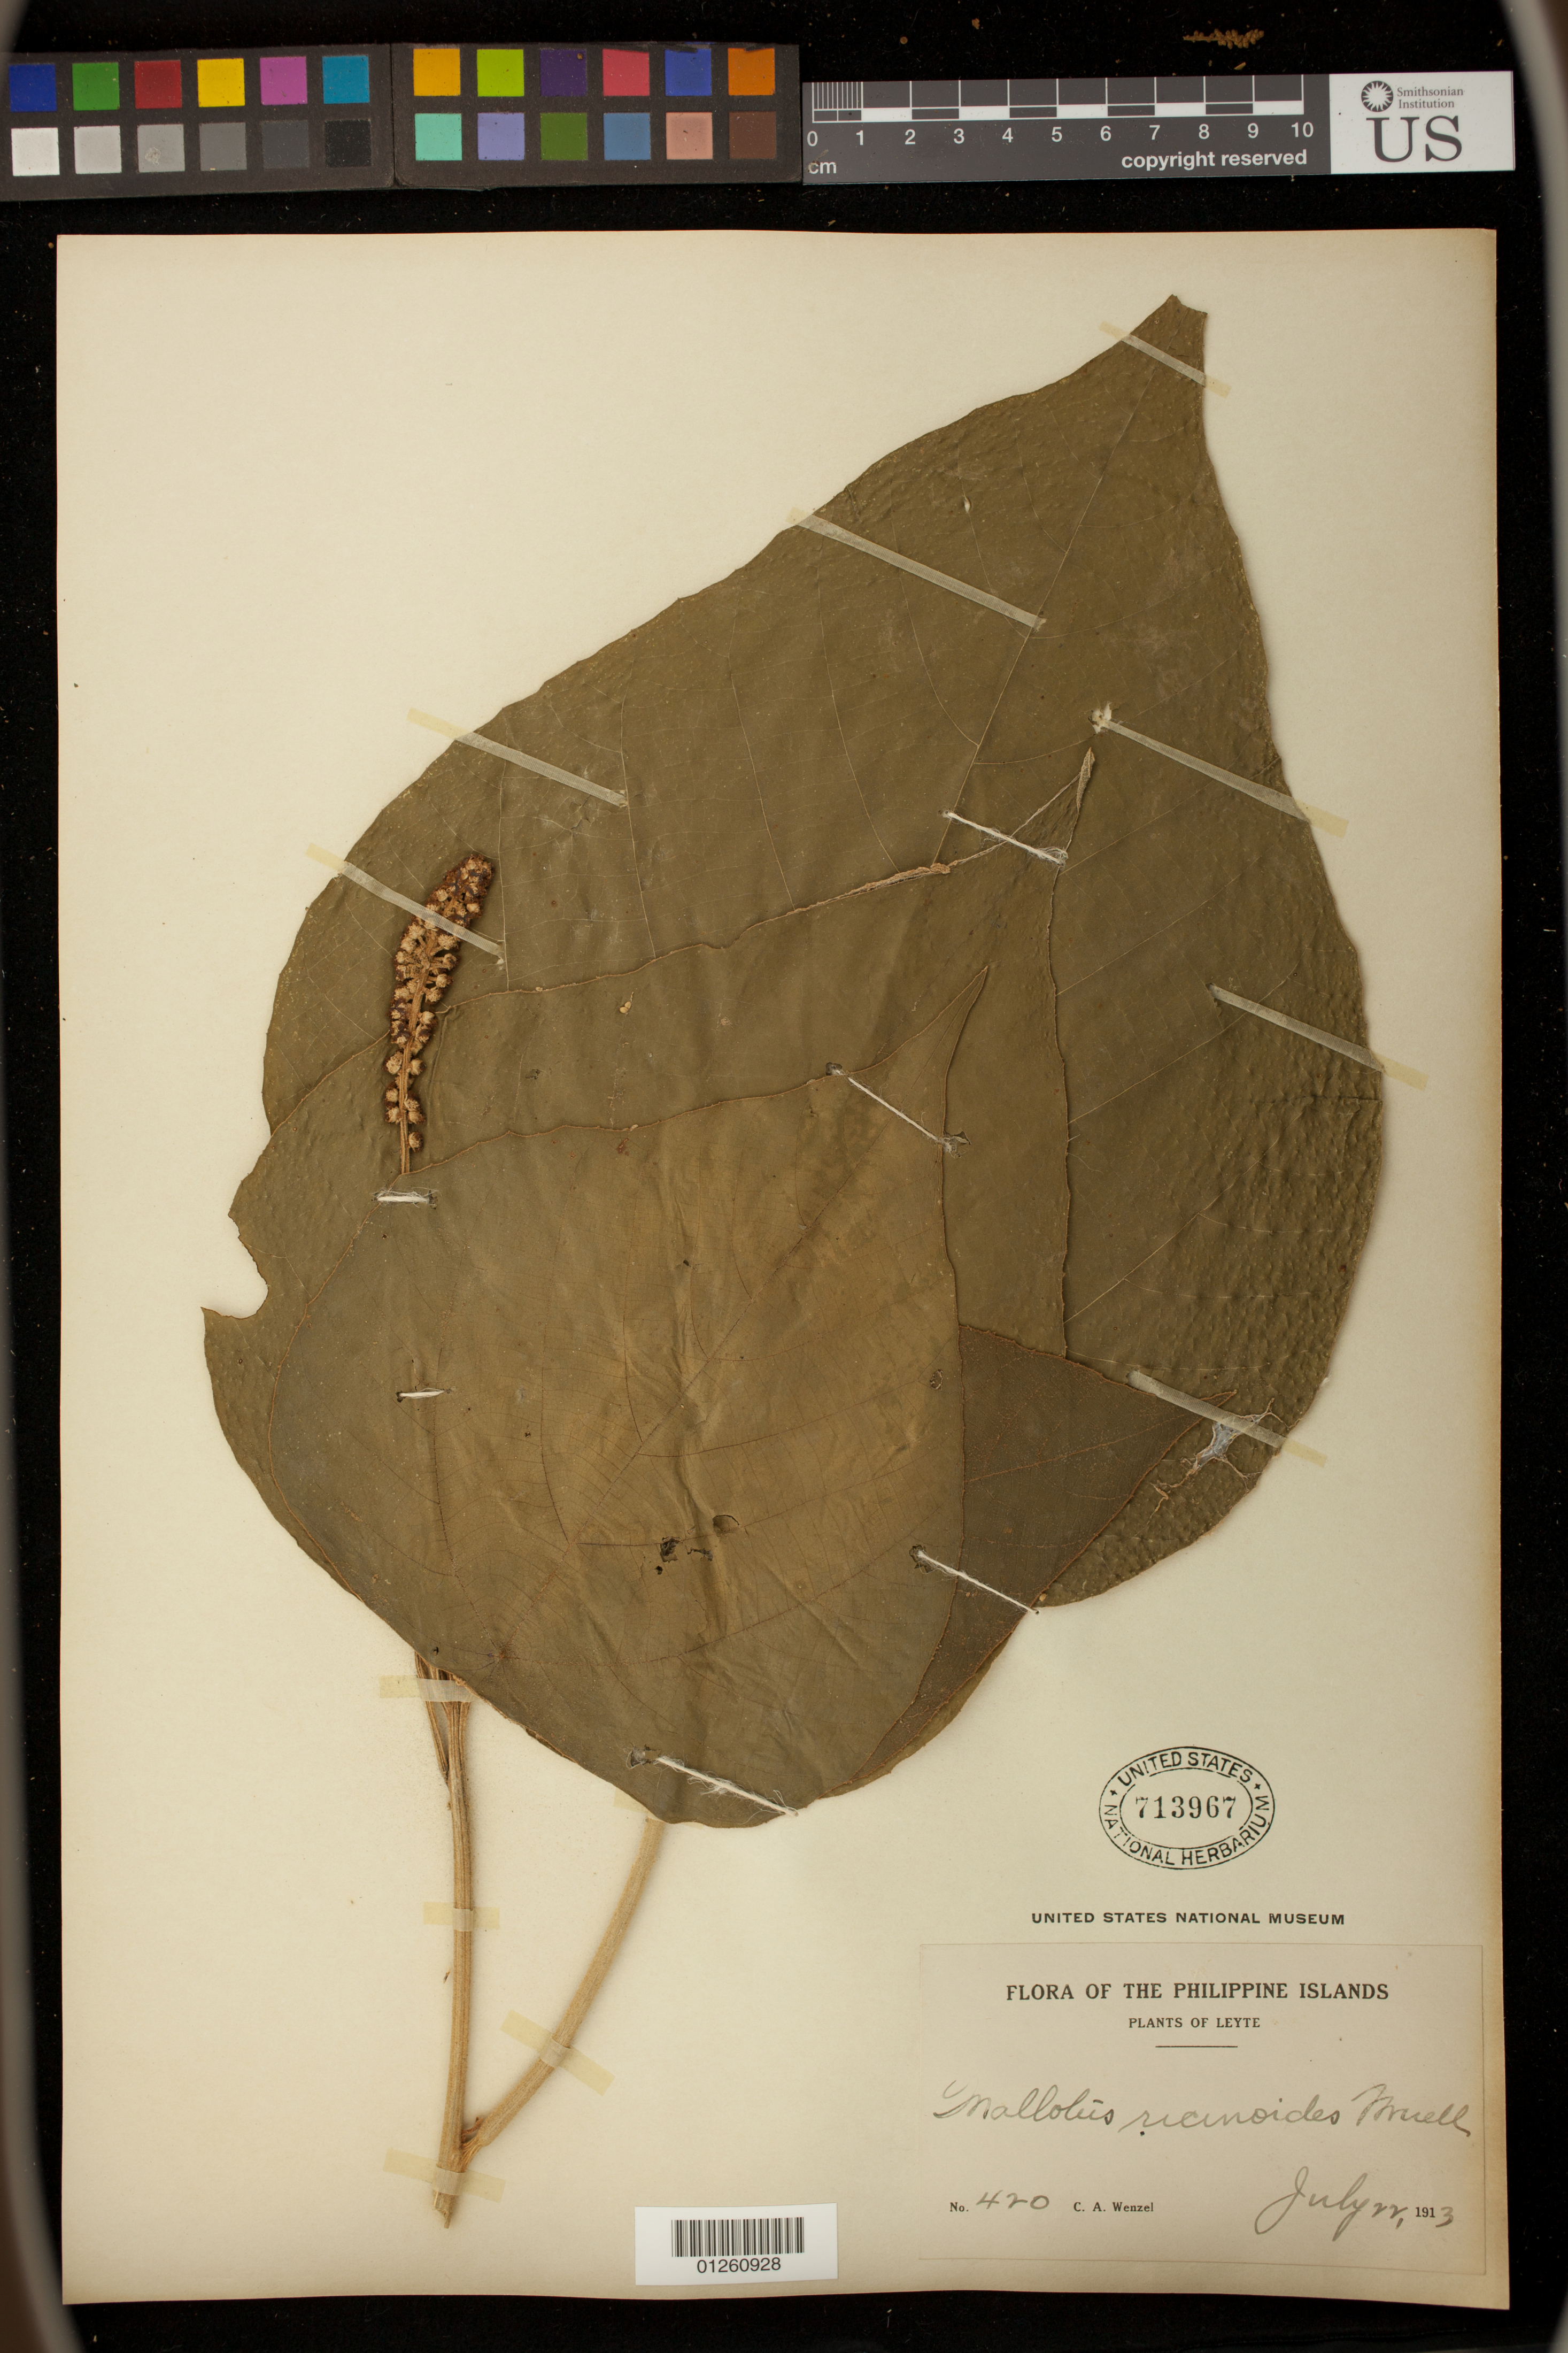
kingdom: Plantae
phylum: Tracheophyta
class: Magnoliopsida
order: Malpighiales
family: Euphorbiaceae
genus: Mallotus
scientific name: Mallotus ricinoides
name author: (Pers.) Müll. Arg.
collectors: C. Wenzel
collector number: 420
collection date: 1913-07-22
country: Philippines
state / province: Eastern Visayas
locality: Leyte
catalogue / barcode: US 713967